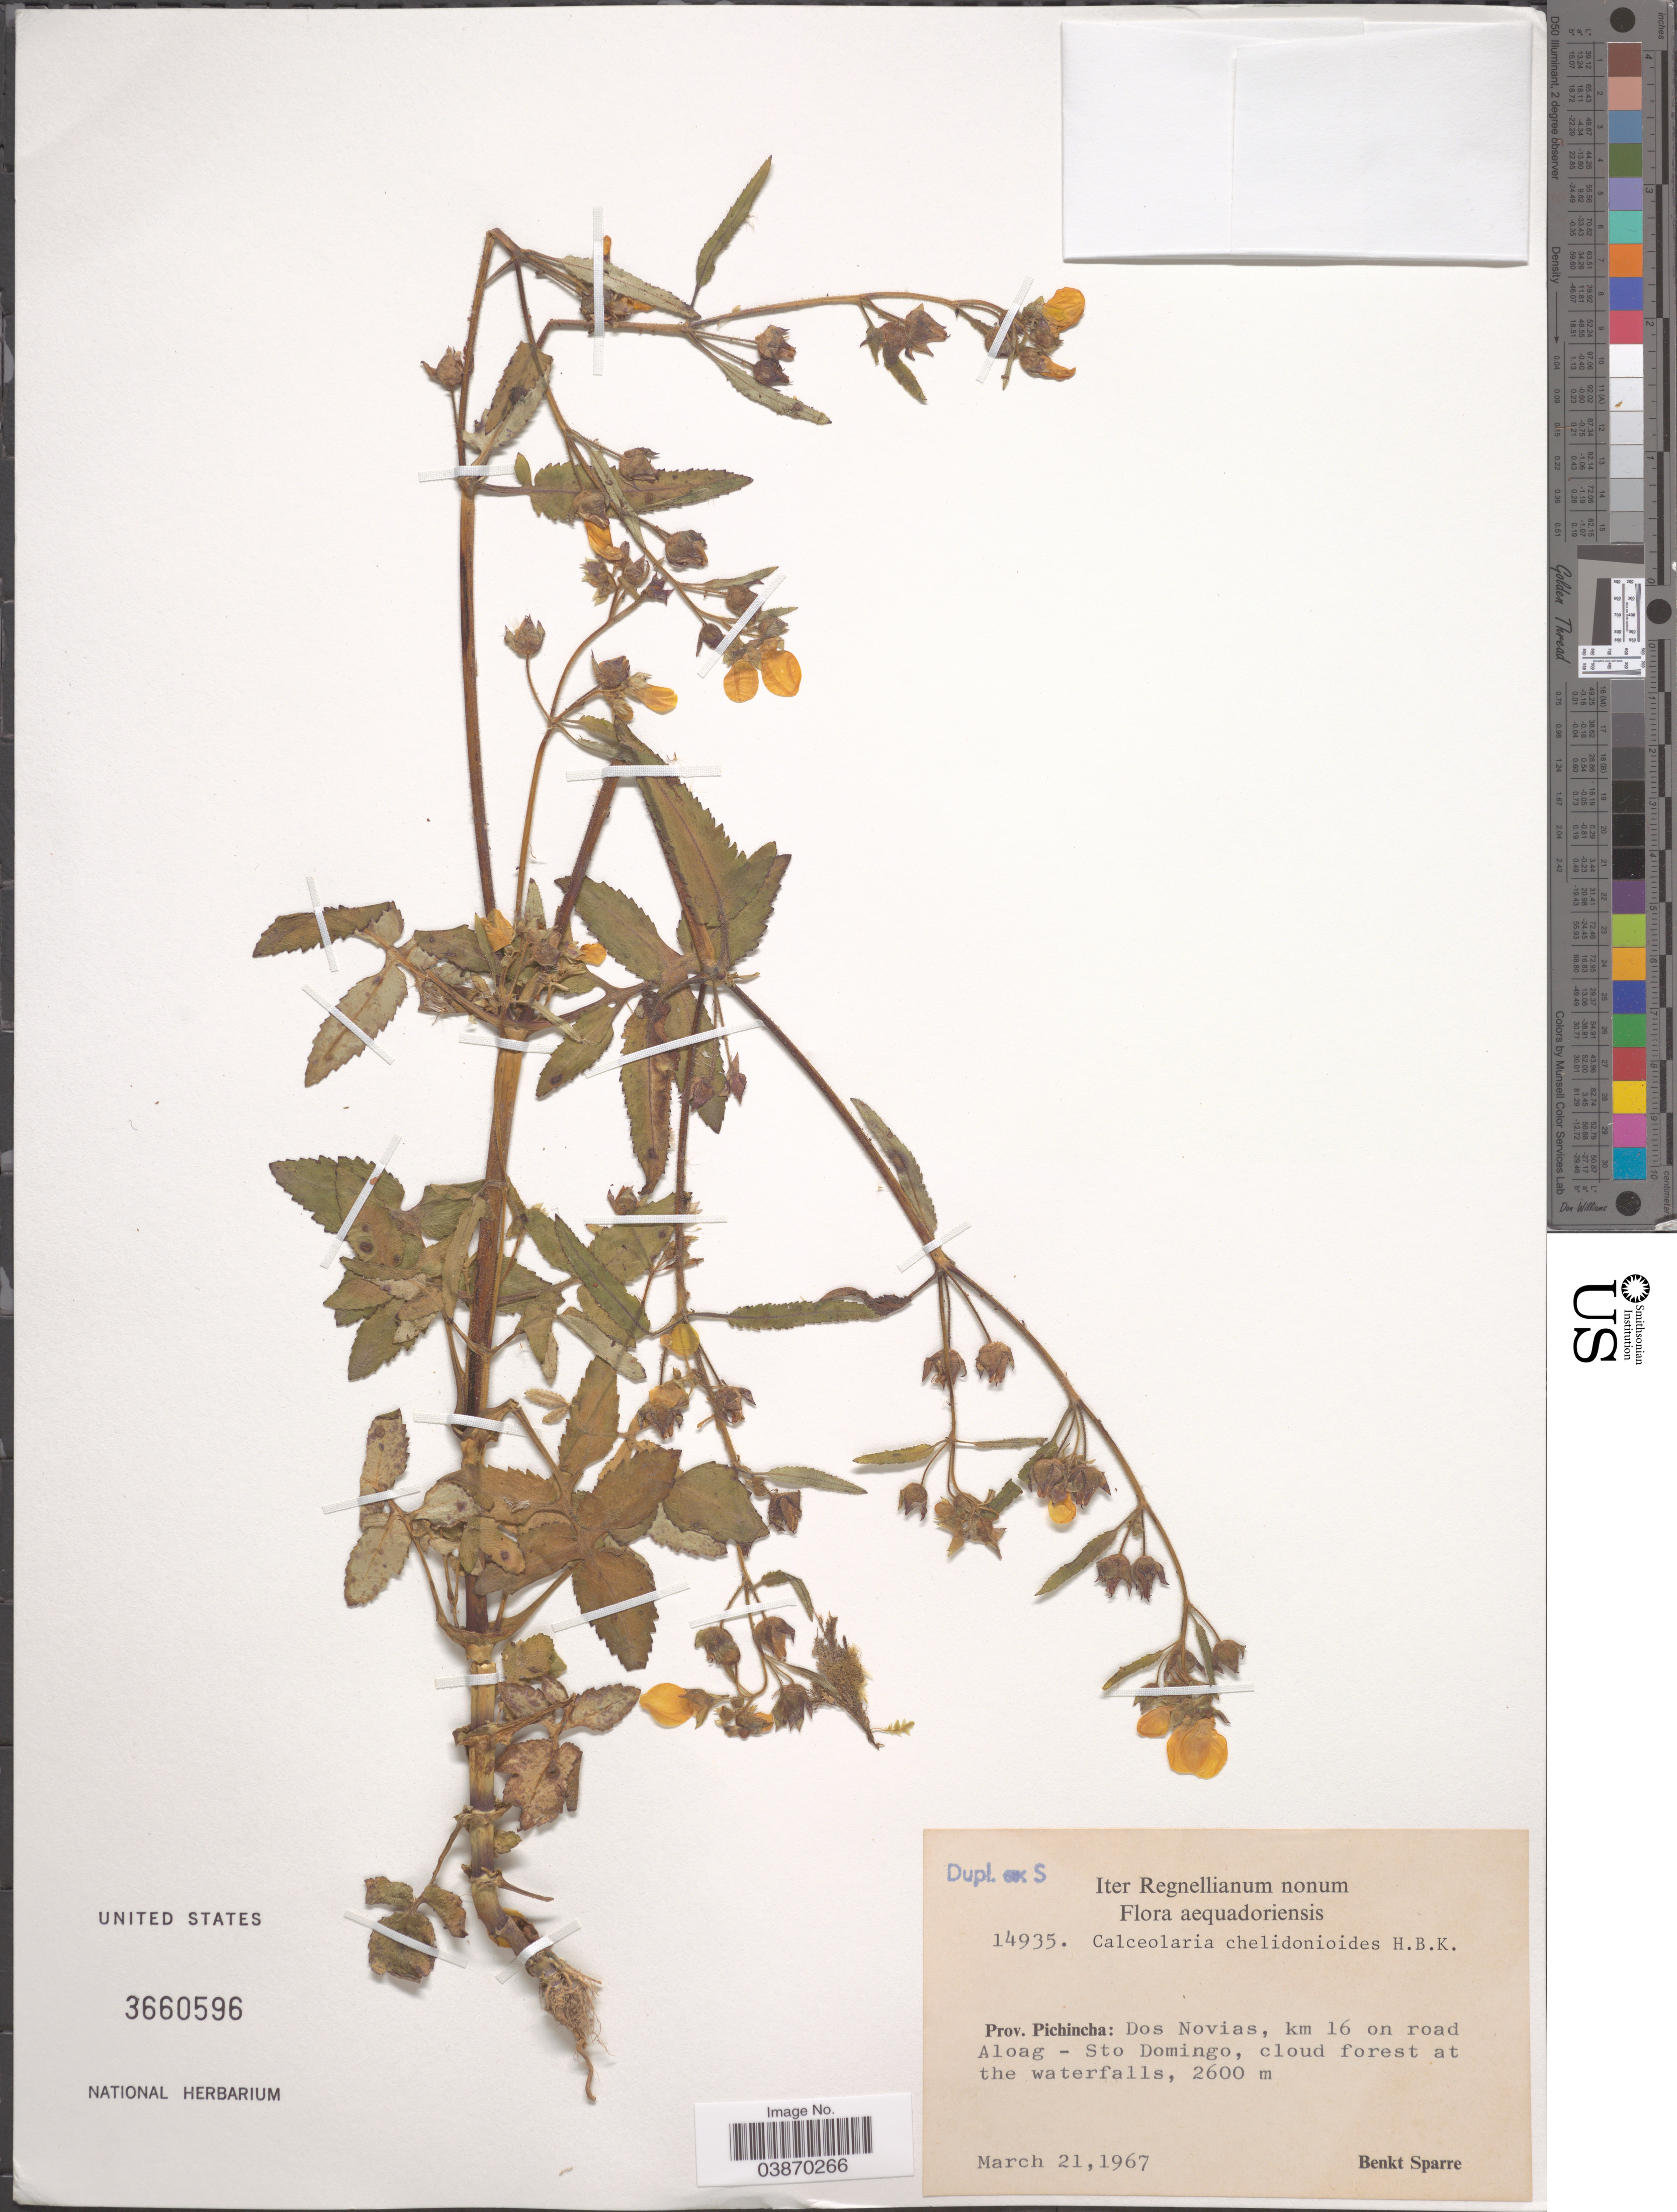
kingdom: Plantae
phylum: Tracheophyta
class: Magnoliopsida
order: Lamiales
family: Calceolariaceae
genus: Calceolaria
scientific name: Calceolaria chelidonioides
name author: Kunth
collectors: B. Sparre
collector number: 14935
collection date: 1967-03-21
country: Ecuador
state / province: Pichincha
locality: Dos Novias, km 16 on road Aloag - Sto Domingo, cloud forest on the waterfalls.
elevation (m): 2600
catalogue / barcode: US 3660596